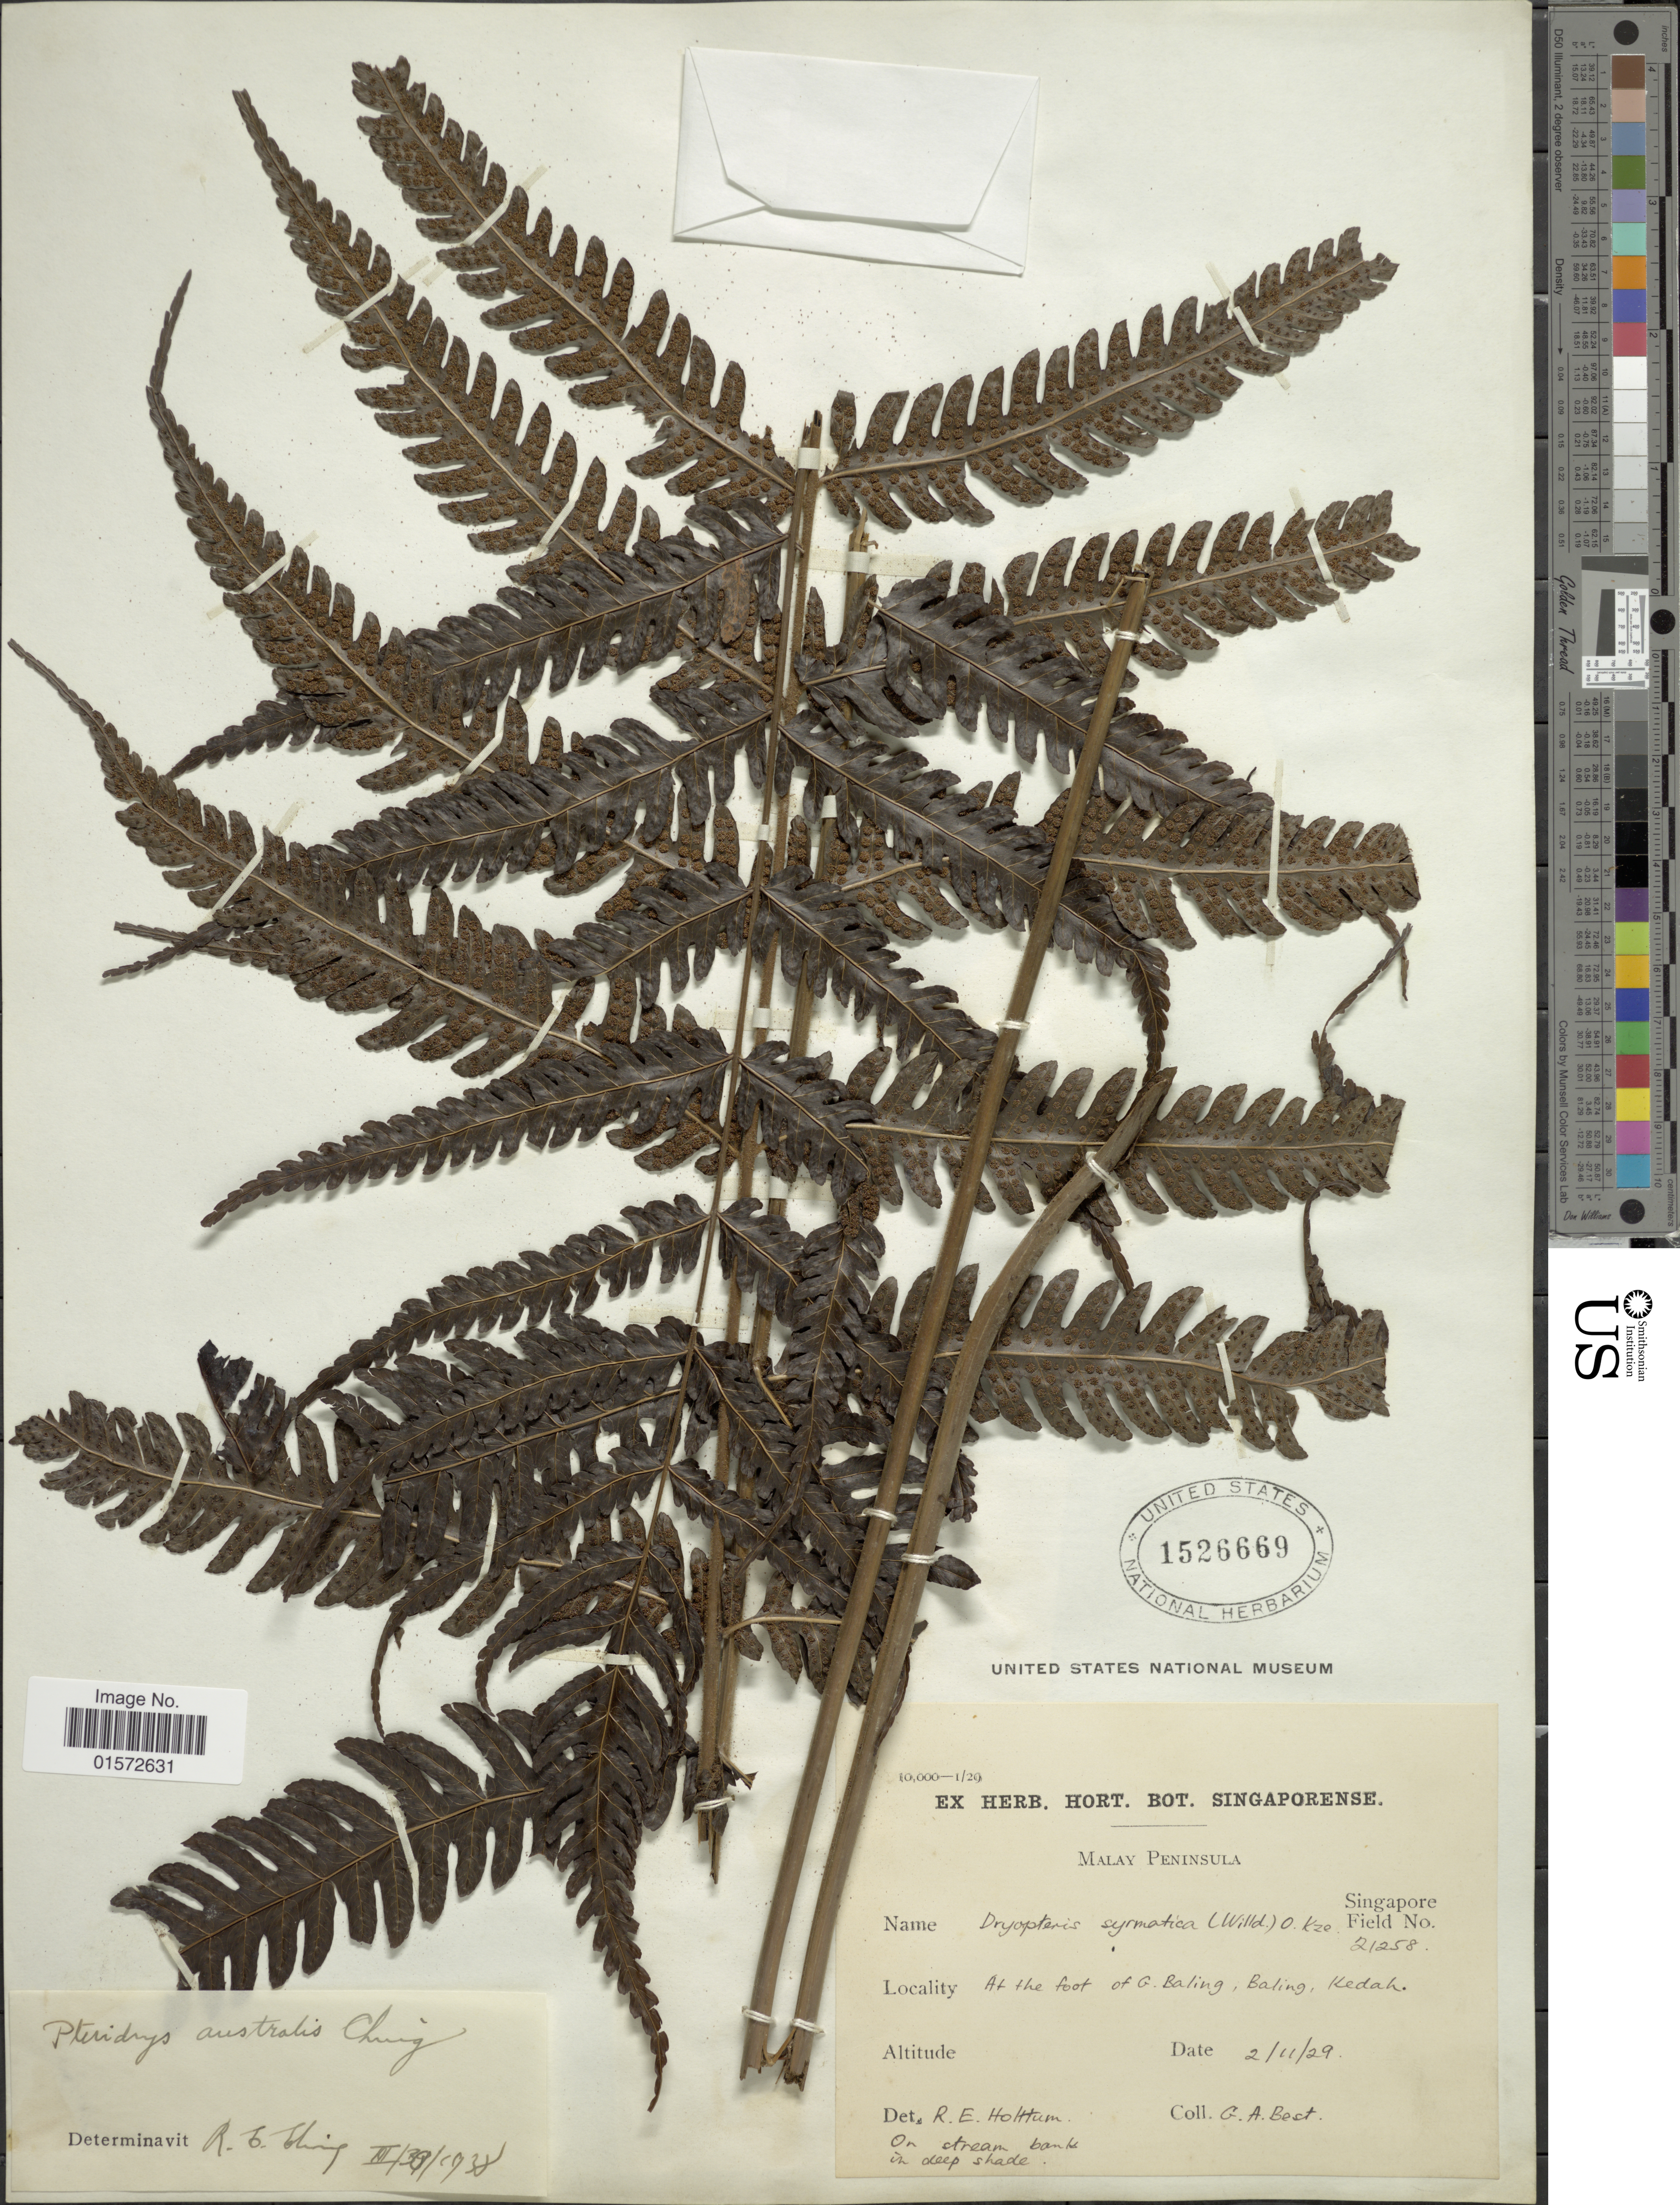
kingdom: Plantae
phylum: Tracheophyta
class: Polypodiopsida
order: Polypodiales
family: Tectariaceae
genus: Pteridrys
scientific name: Pteridrys australis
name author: Ching ex C. Chr. & Ching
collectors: G. Best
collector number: Singapore Field 21258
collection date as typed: Transcribed d/m/y: 2/11/29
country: Malaysia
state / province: Kedah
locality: Malay Peninsula. at the foot of G, Baling, baling, Kedah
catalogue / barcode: US 1526669